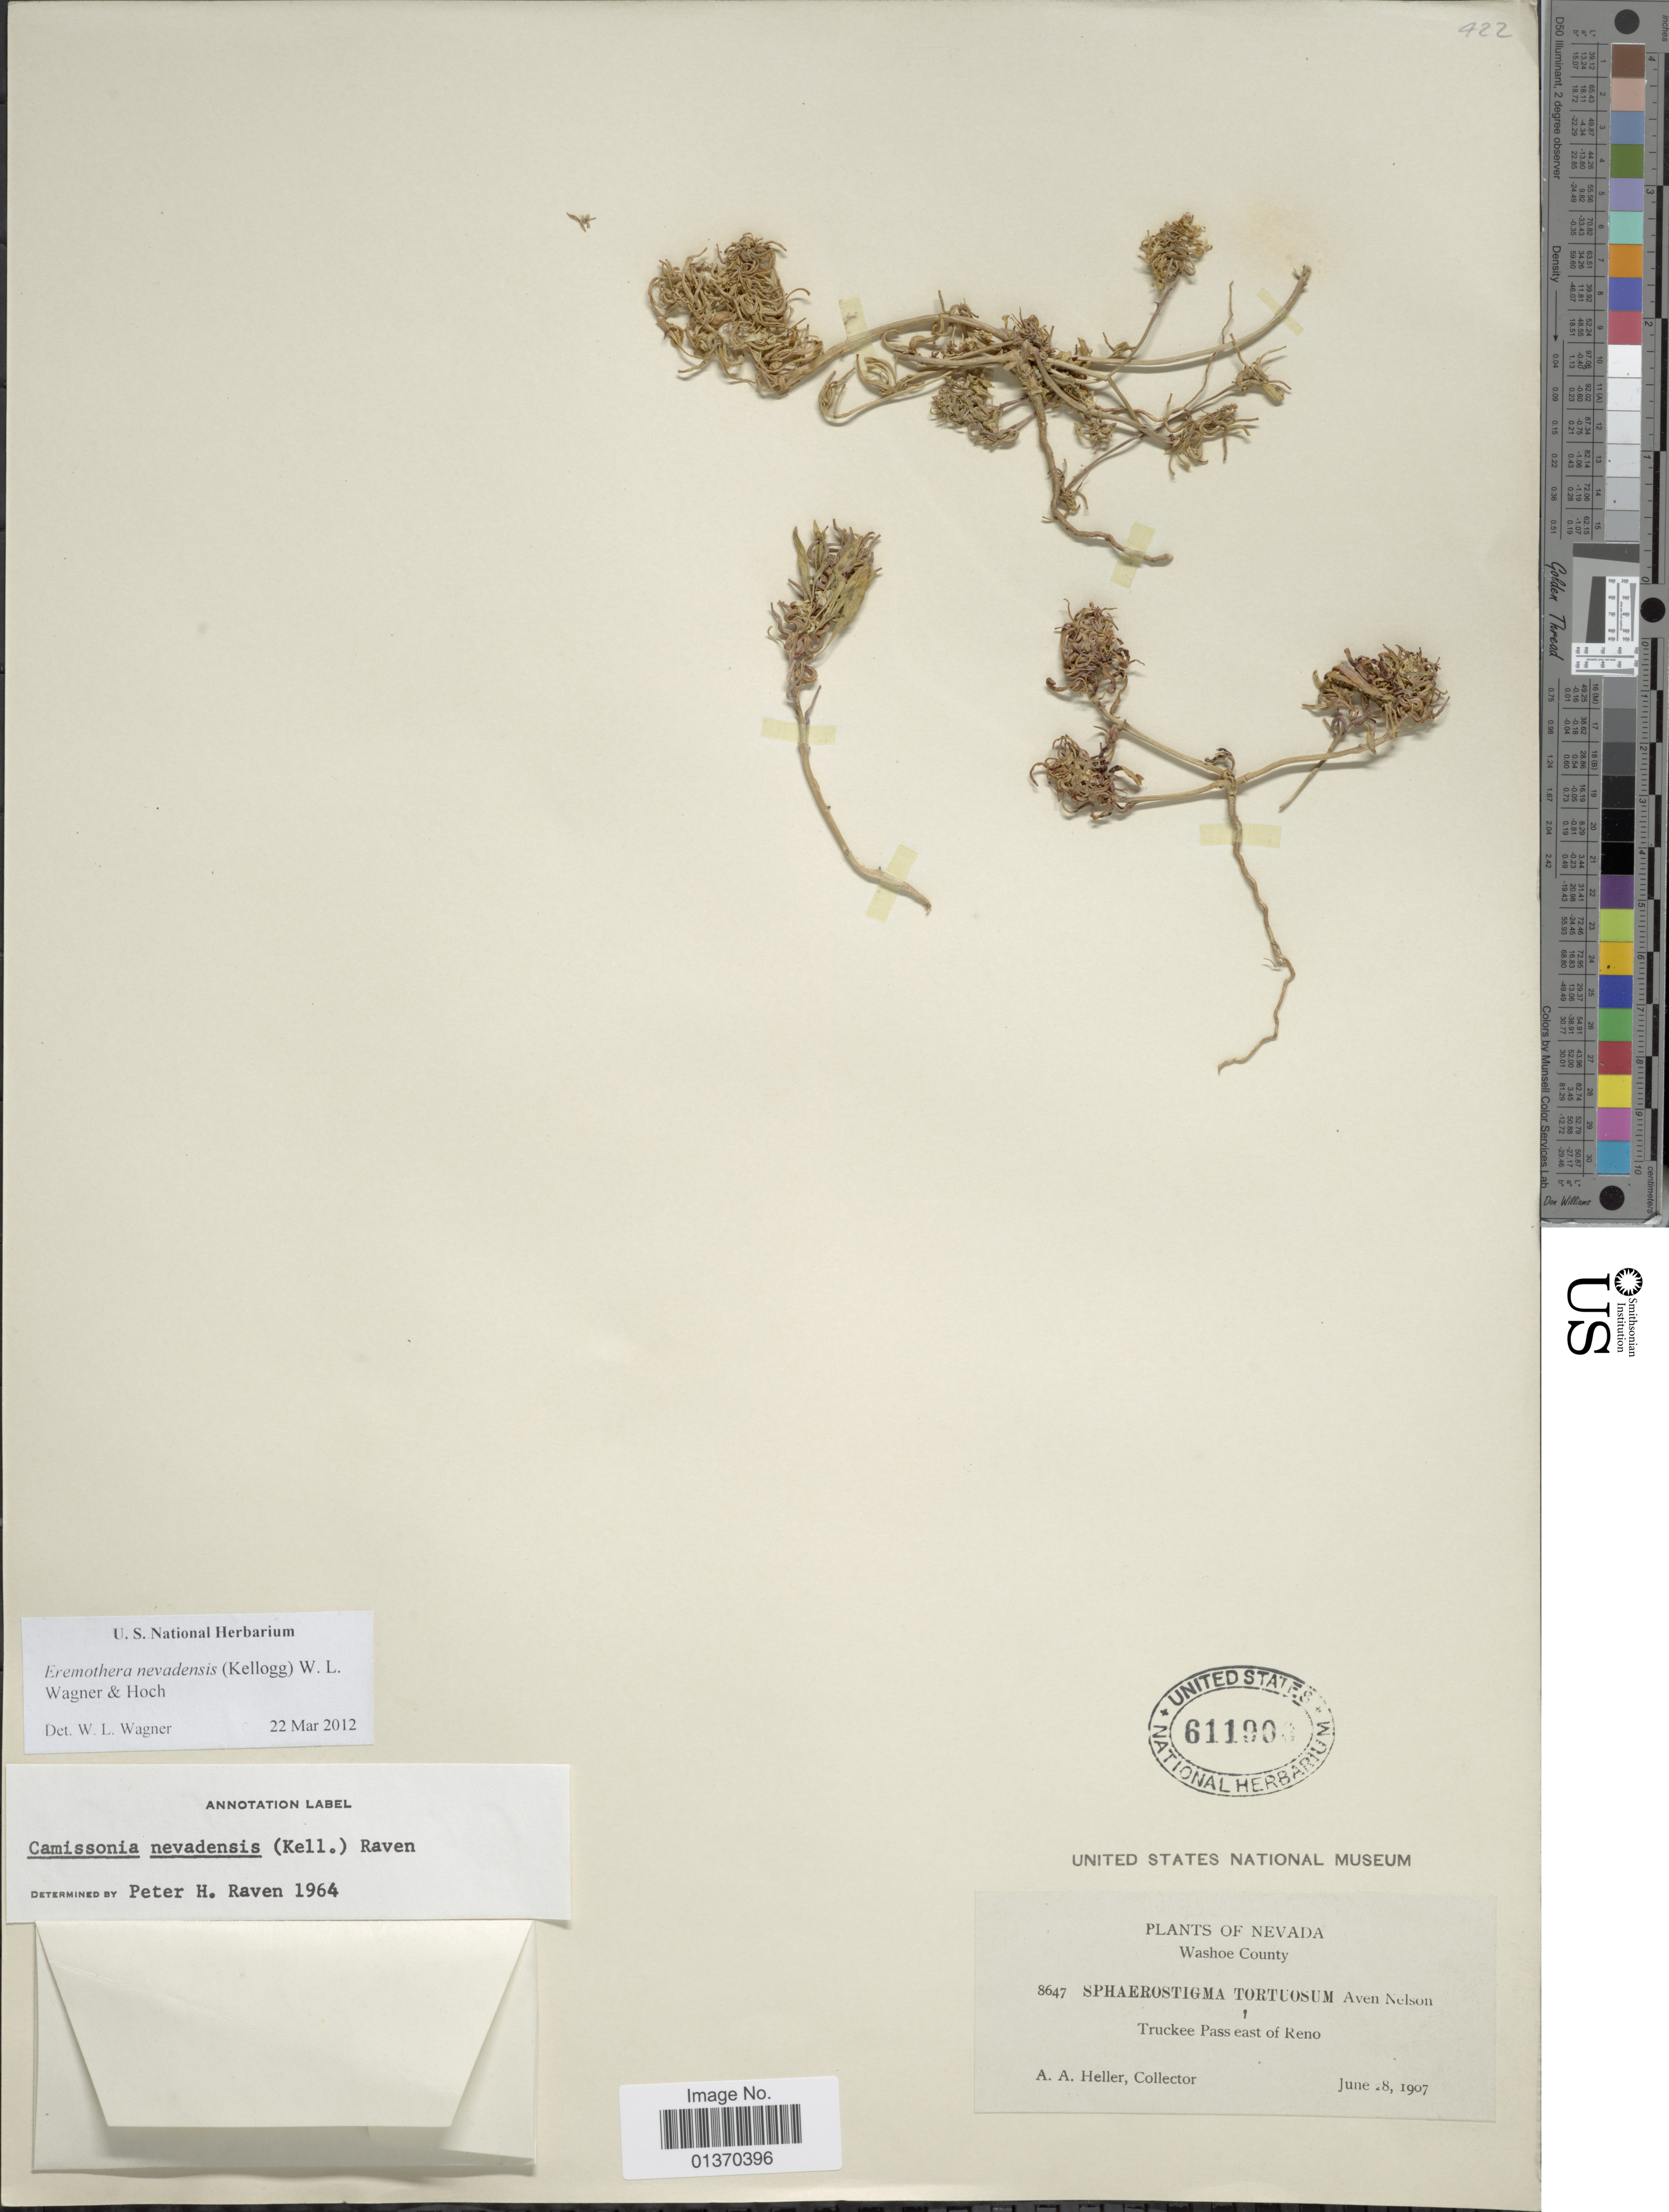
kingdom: Plantae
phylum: Tracheophyta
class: Magnoliopsida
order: Myrtales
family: Onagraceae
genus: Eremothera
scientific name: Eremothera nevadensis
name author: (Kellogg) W.L. Wagner & Hoch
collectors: A. A. Heller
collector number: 8647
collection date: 1907-06-08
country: United States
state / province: Nevada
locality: Washoe County, Truckee Pass east of Reno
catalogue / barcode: US 611900